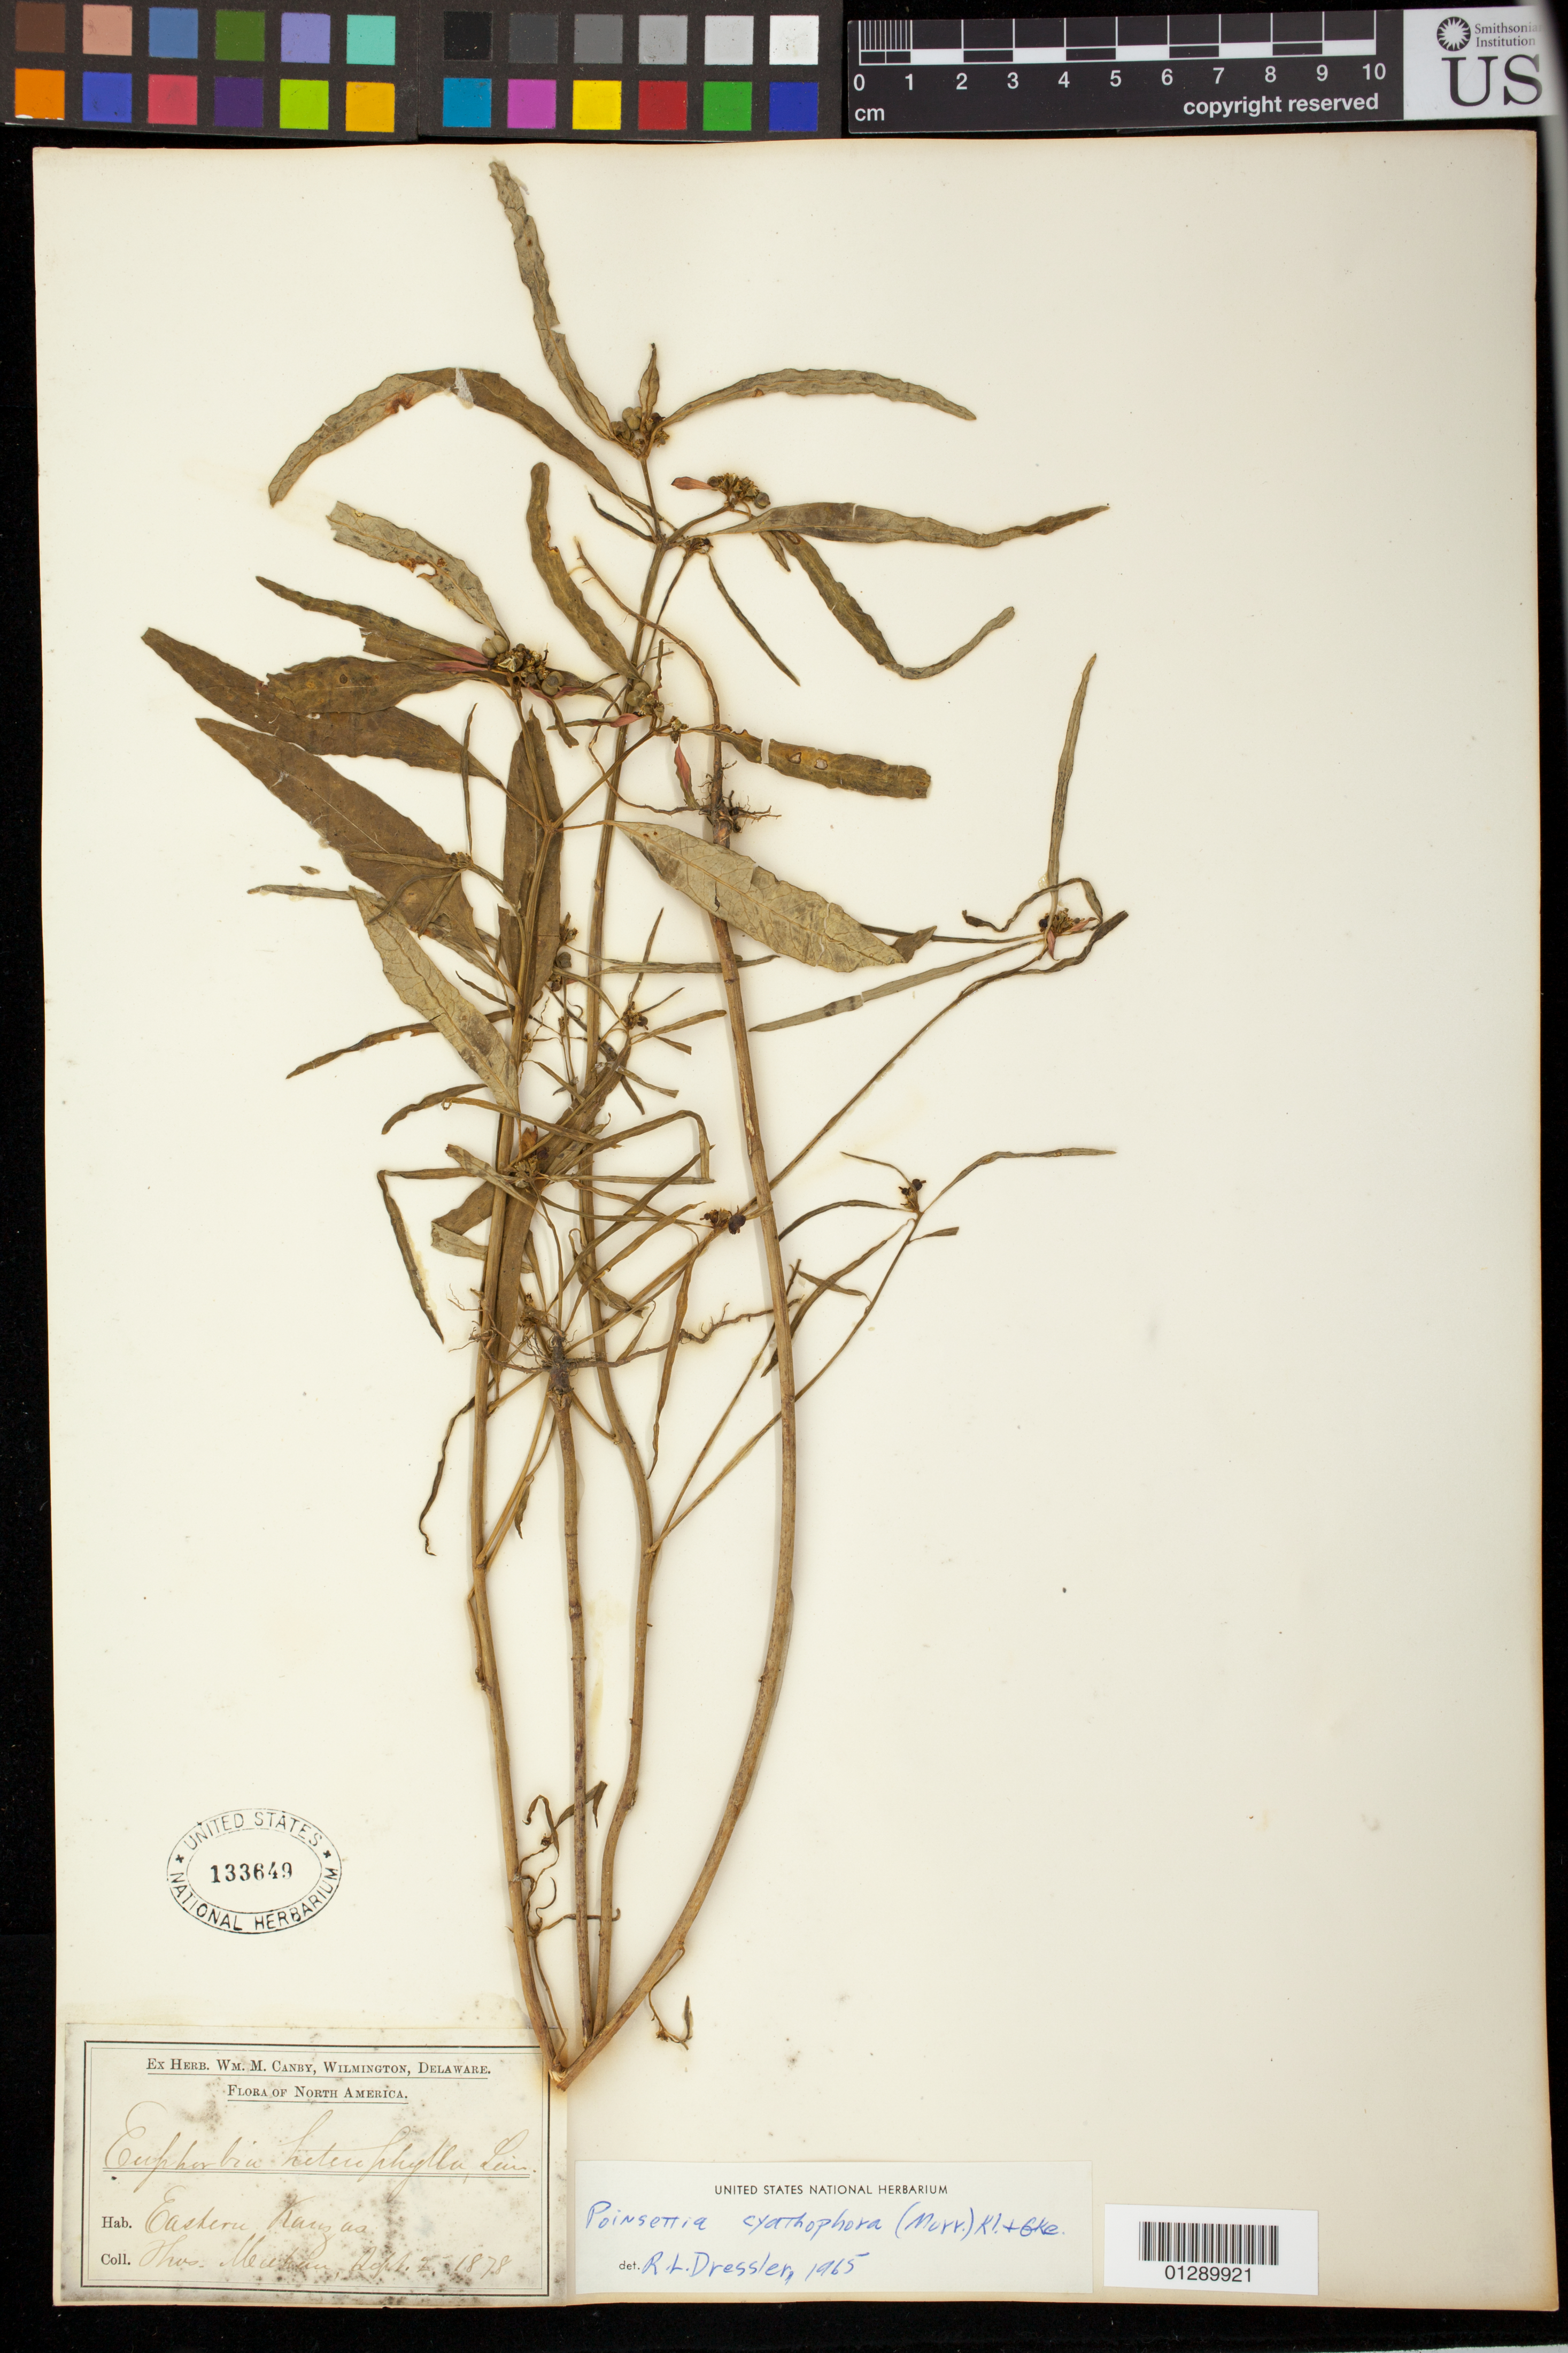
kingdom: Plantae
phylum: Tracheophyta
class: Magnoliopsida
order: Malpighiales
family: Euphorbiaceae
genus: Euphorbia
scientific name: Euphorbia heterophylla var. cyathophora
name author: (Murr.) Griseb.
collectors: T. Meehan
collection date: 1878-09-02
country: United States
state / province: Kansas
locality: Eastern Kansas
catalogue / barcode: US 133649